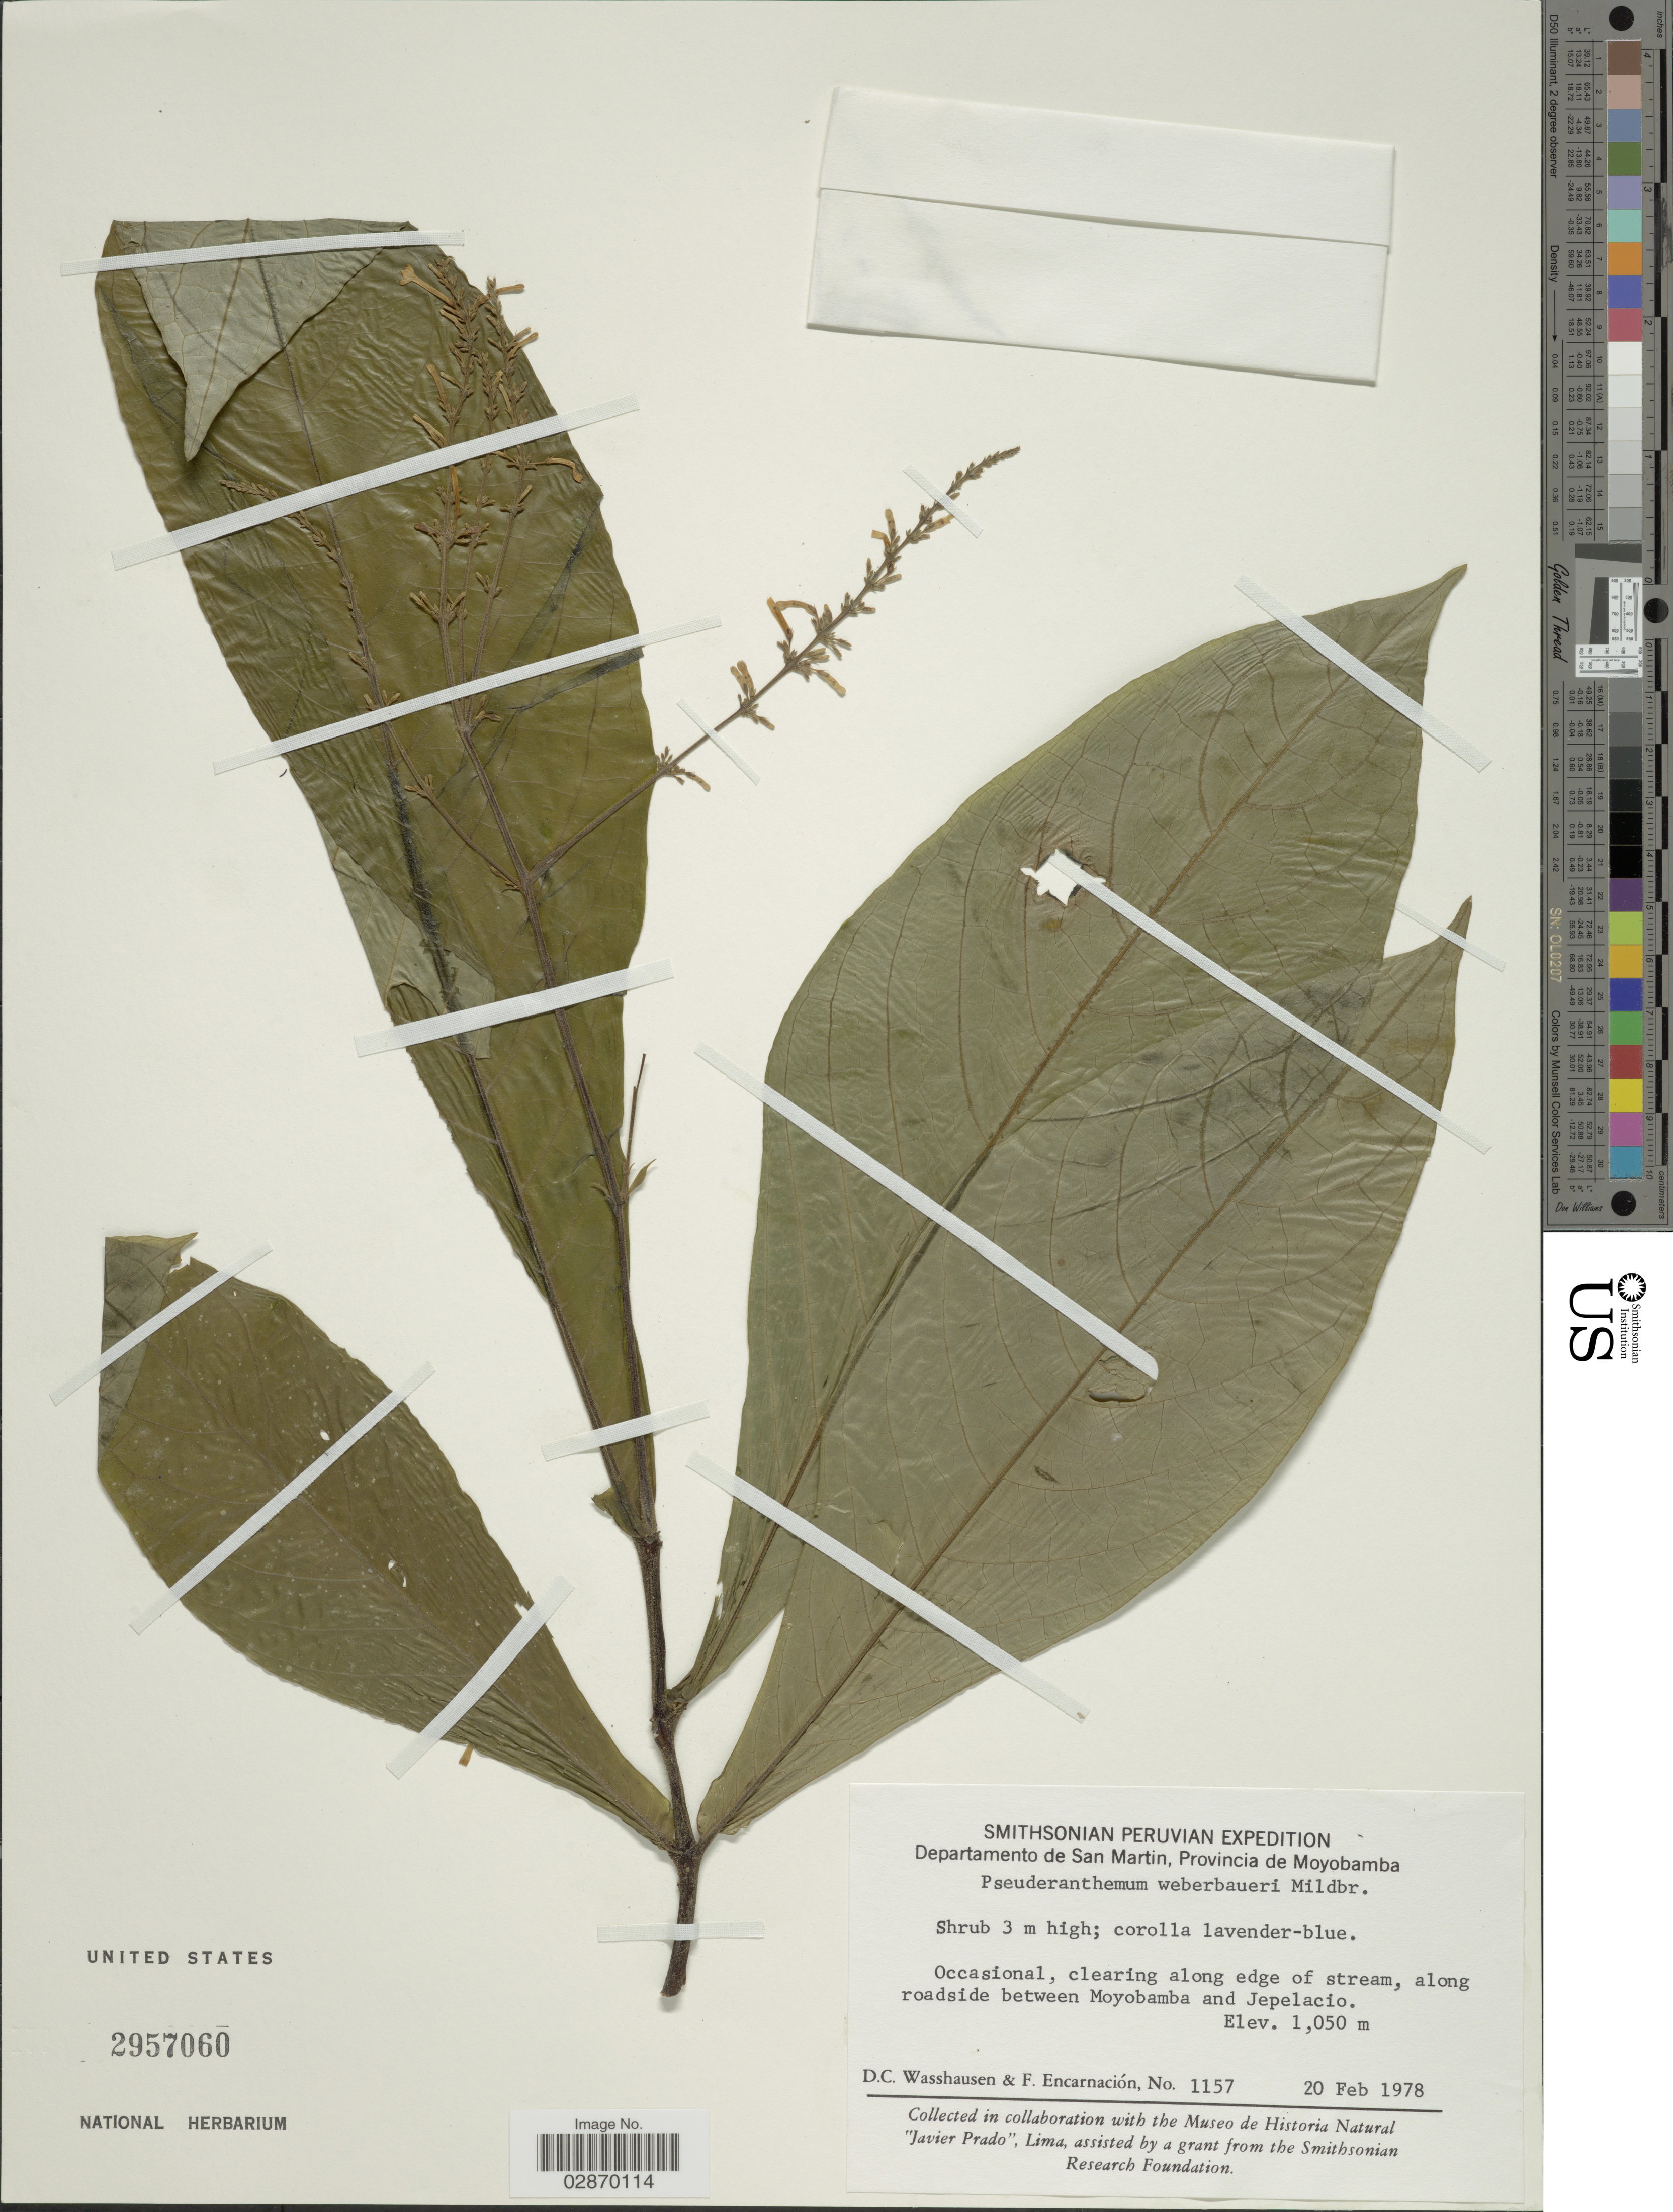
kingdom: Plantae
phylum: Tracheophyta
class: Magnoliopsida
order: Lamiales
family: Acanthaceae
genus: Pseuderanthemum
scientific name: Pseuderanthemum weberbaueri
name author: Mildbr.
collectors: D. C. Wasshausen & F. Encarnación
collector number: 1157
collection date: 1978-02-20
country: Peru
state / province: San Martín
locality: Departamento de San Martin, Provincia de Moyobamba, along roadside between Moyobamba and Jepelacio.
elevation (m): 1050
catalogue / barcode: US 2957060